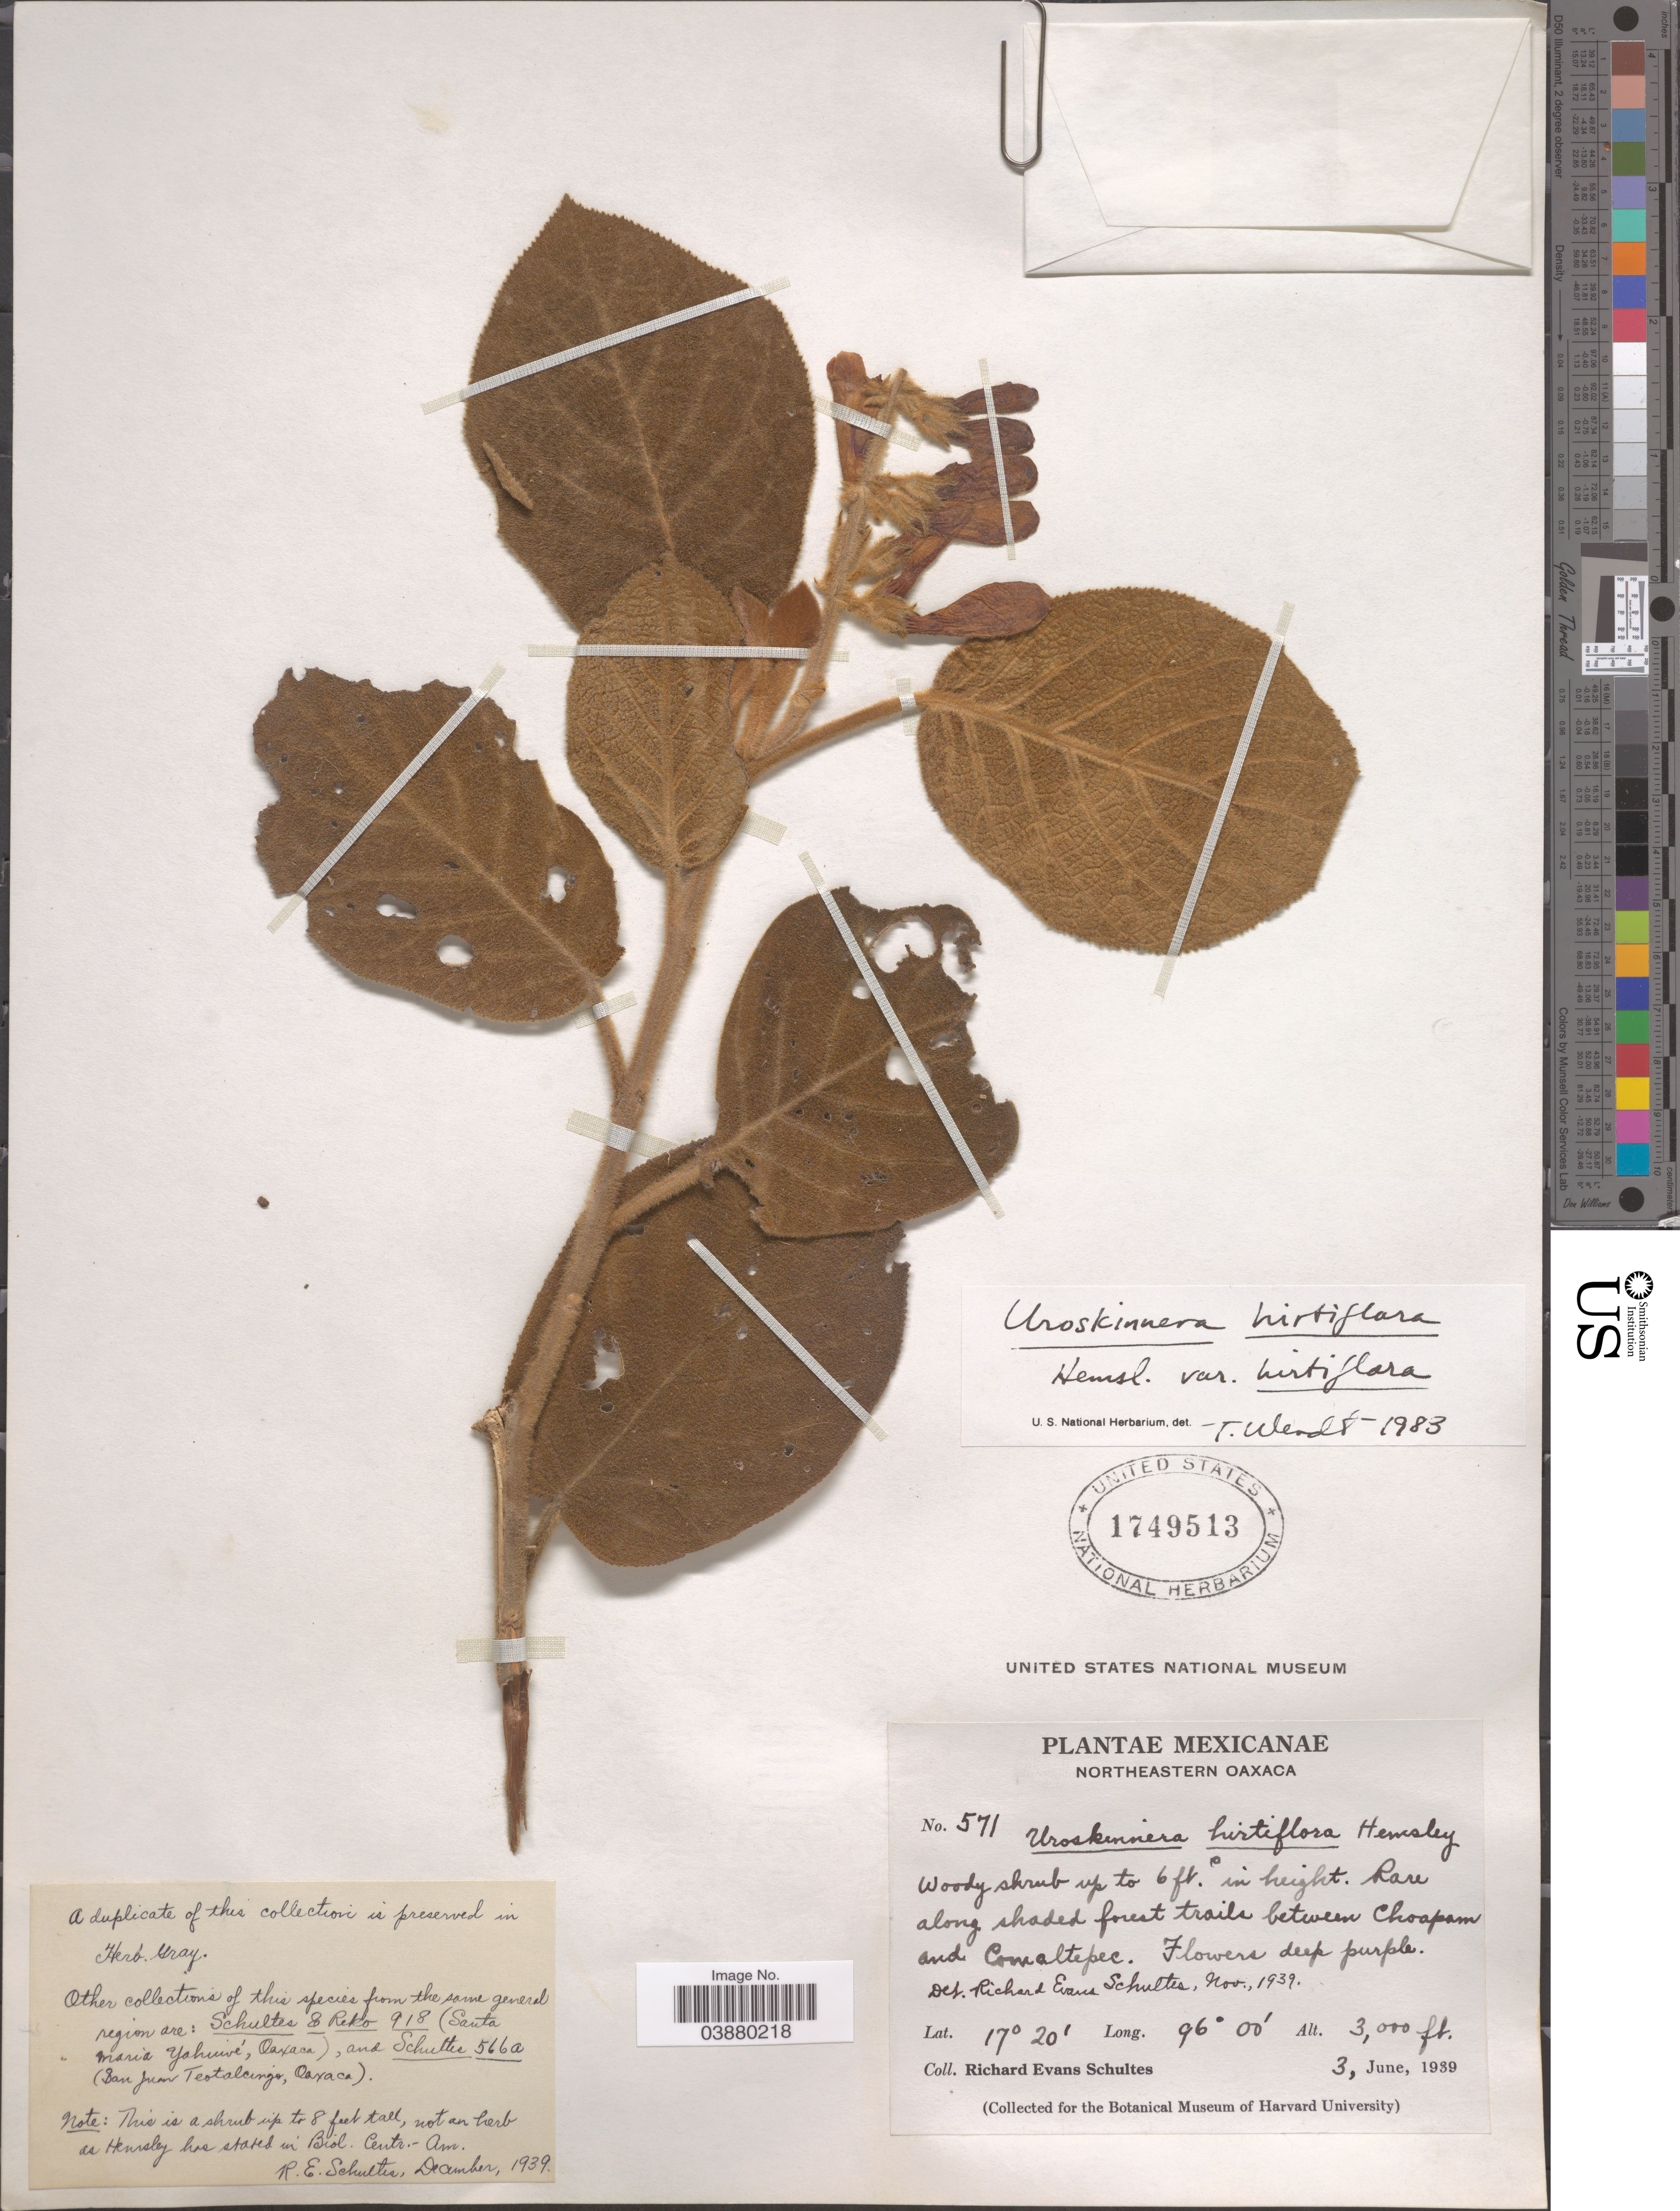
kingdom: Plantae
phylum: Tracheophyta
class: Magnoliopsida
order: Lamiales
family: Plantaginaceae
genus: Uroskinnera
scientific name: Uroskinnera hirtiflora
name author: Hemsl.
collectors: R. E. Schultes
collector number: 571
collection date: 1939-06-03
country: Mexico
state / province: Oaxaca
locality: Northeastern Oaxaca. Along shaded forest trails between Choapam and Comaltepec.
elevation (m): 914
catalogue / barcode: US 1749513